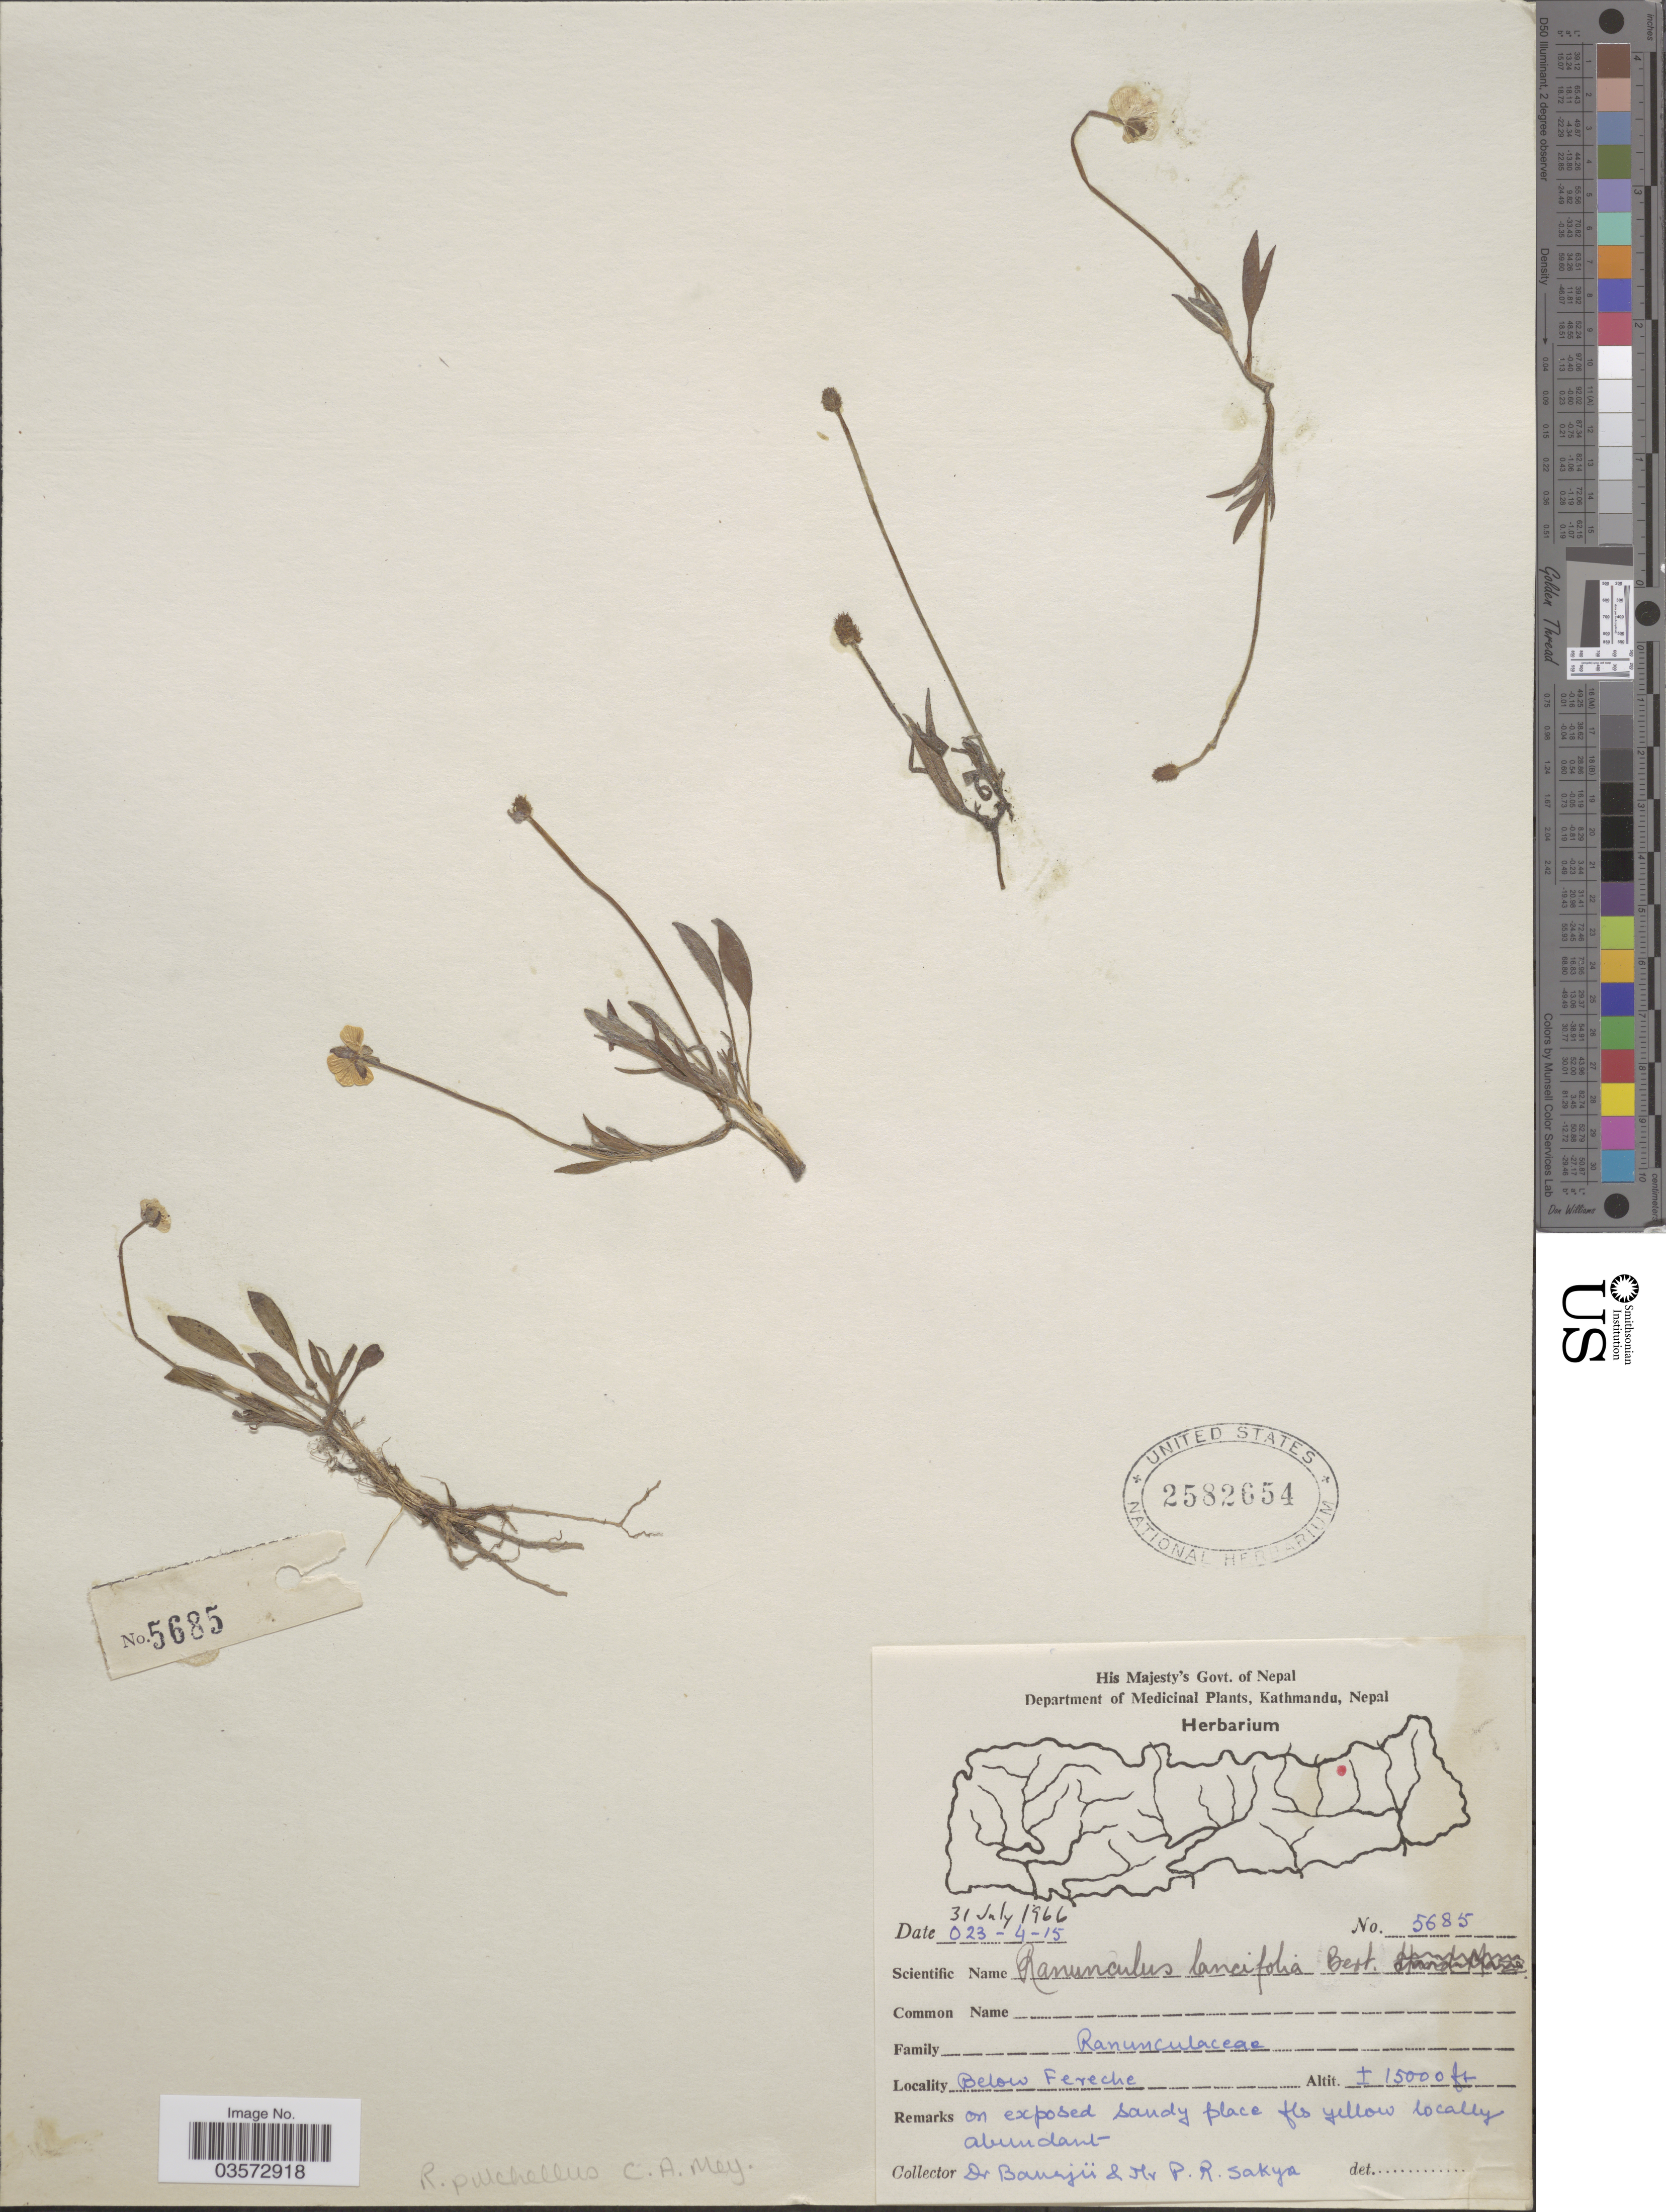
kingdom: Plantae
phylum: Tracheophyta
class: Magnoliopsida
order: Ranunculales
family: Ranunculaceae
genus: Ranunculus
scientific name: Ranunculus pulchellus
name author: Ledeb. ex Spreng.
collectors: -. Banerji & P. Sakya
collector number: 5685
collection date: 1966-07-31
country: Nepal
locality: Below Fereche.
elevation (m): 4572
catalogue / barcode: US 2582654